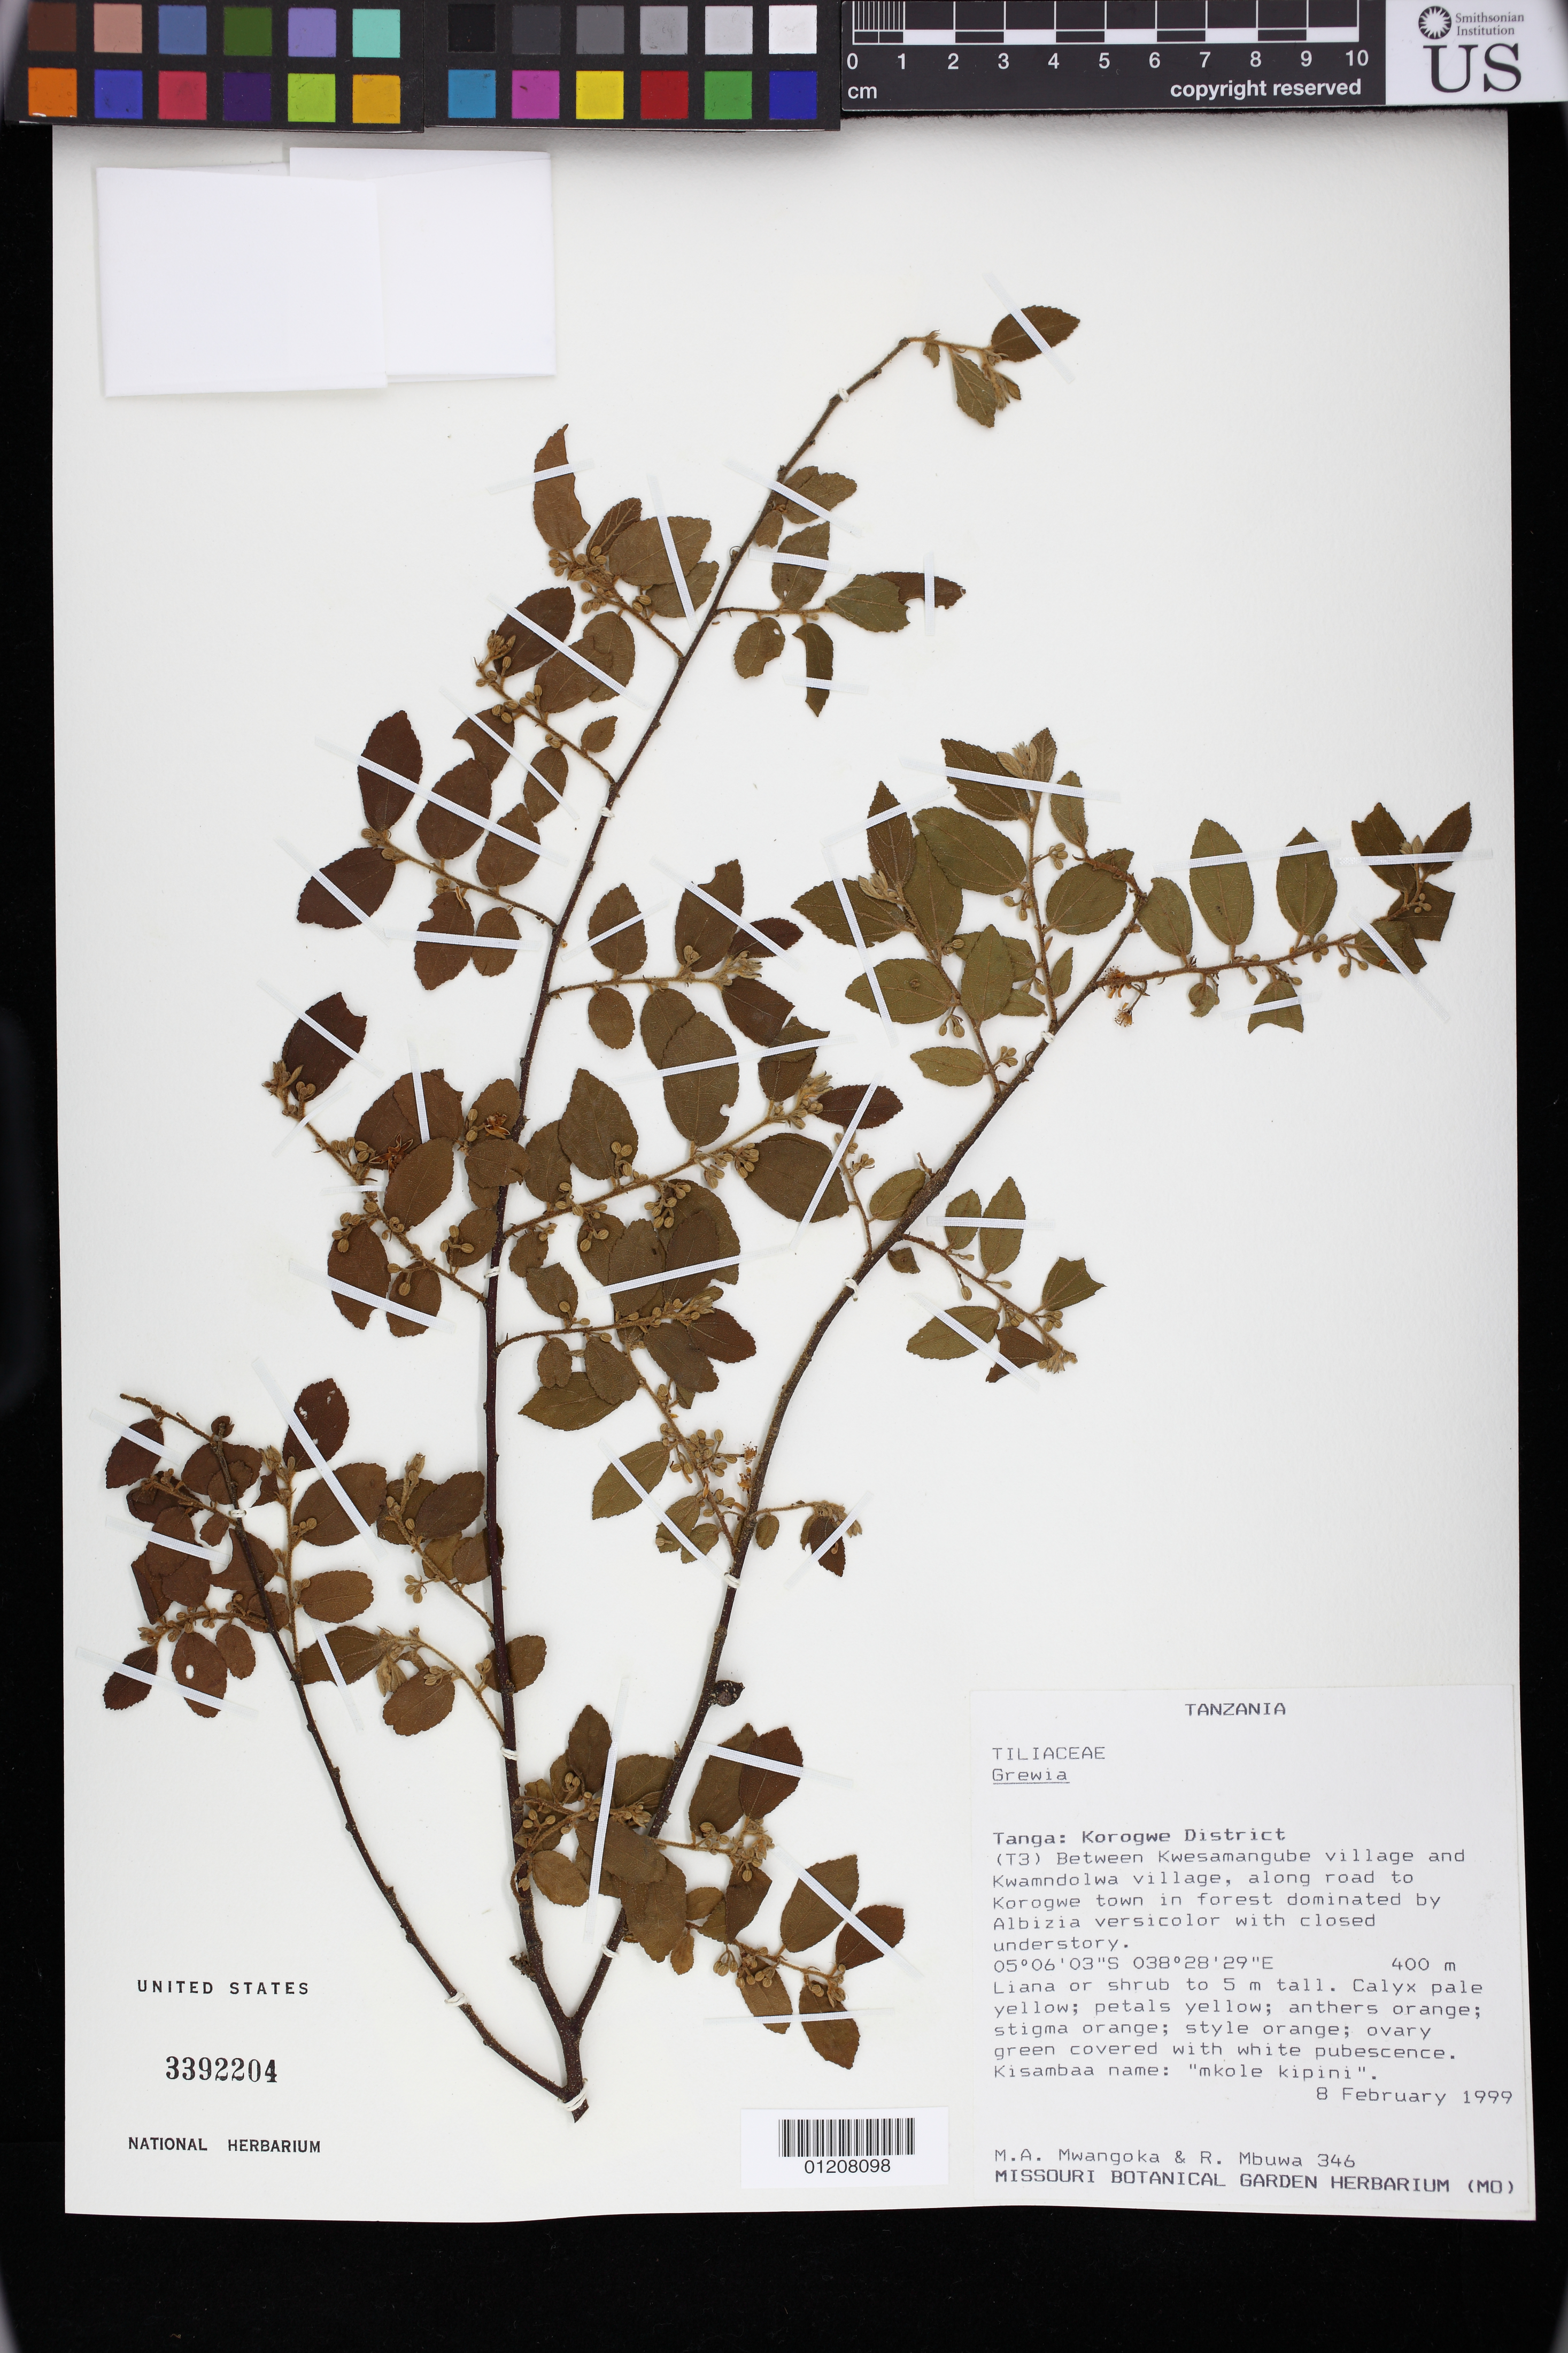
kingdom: Plantae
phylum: Tracheophyta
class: Magnoliopsida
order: Malvales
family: Malvaceae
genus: Grewia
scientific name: Grewia sp.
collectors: M. A. Mwangoka & R. Mbuwa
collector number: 346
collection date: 1999-02-08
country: Tanzania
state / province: Tanga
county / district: Korogwe District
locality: (T3) Between Kwesamangube village and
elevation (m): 400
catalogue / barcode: US 3392204